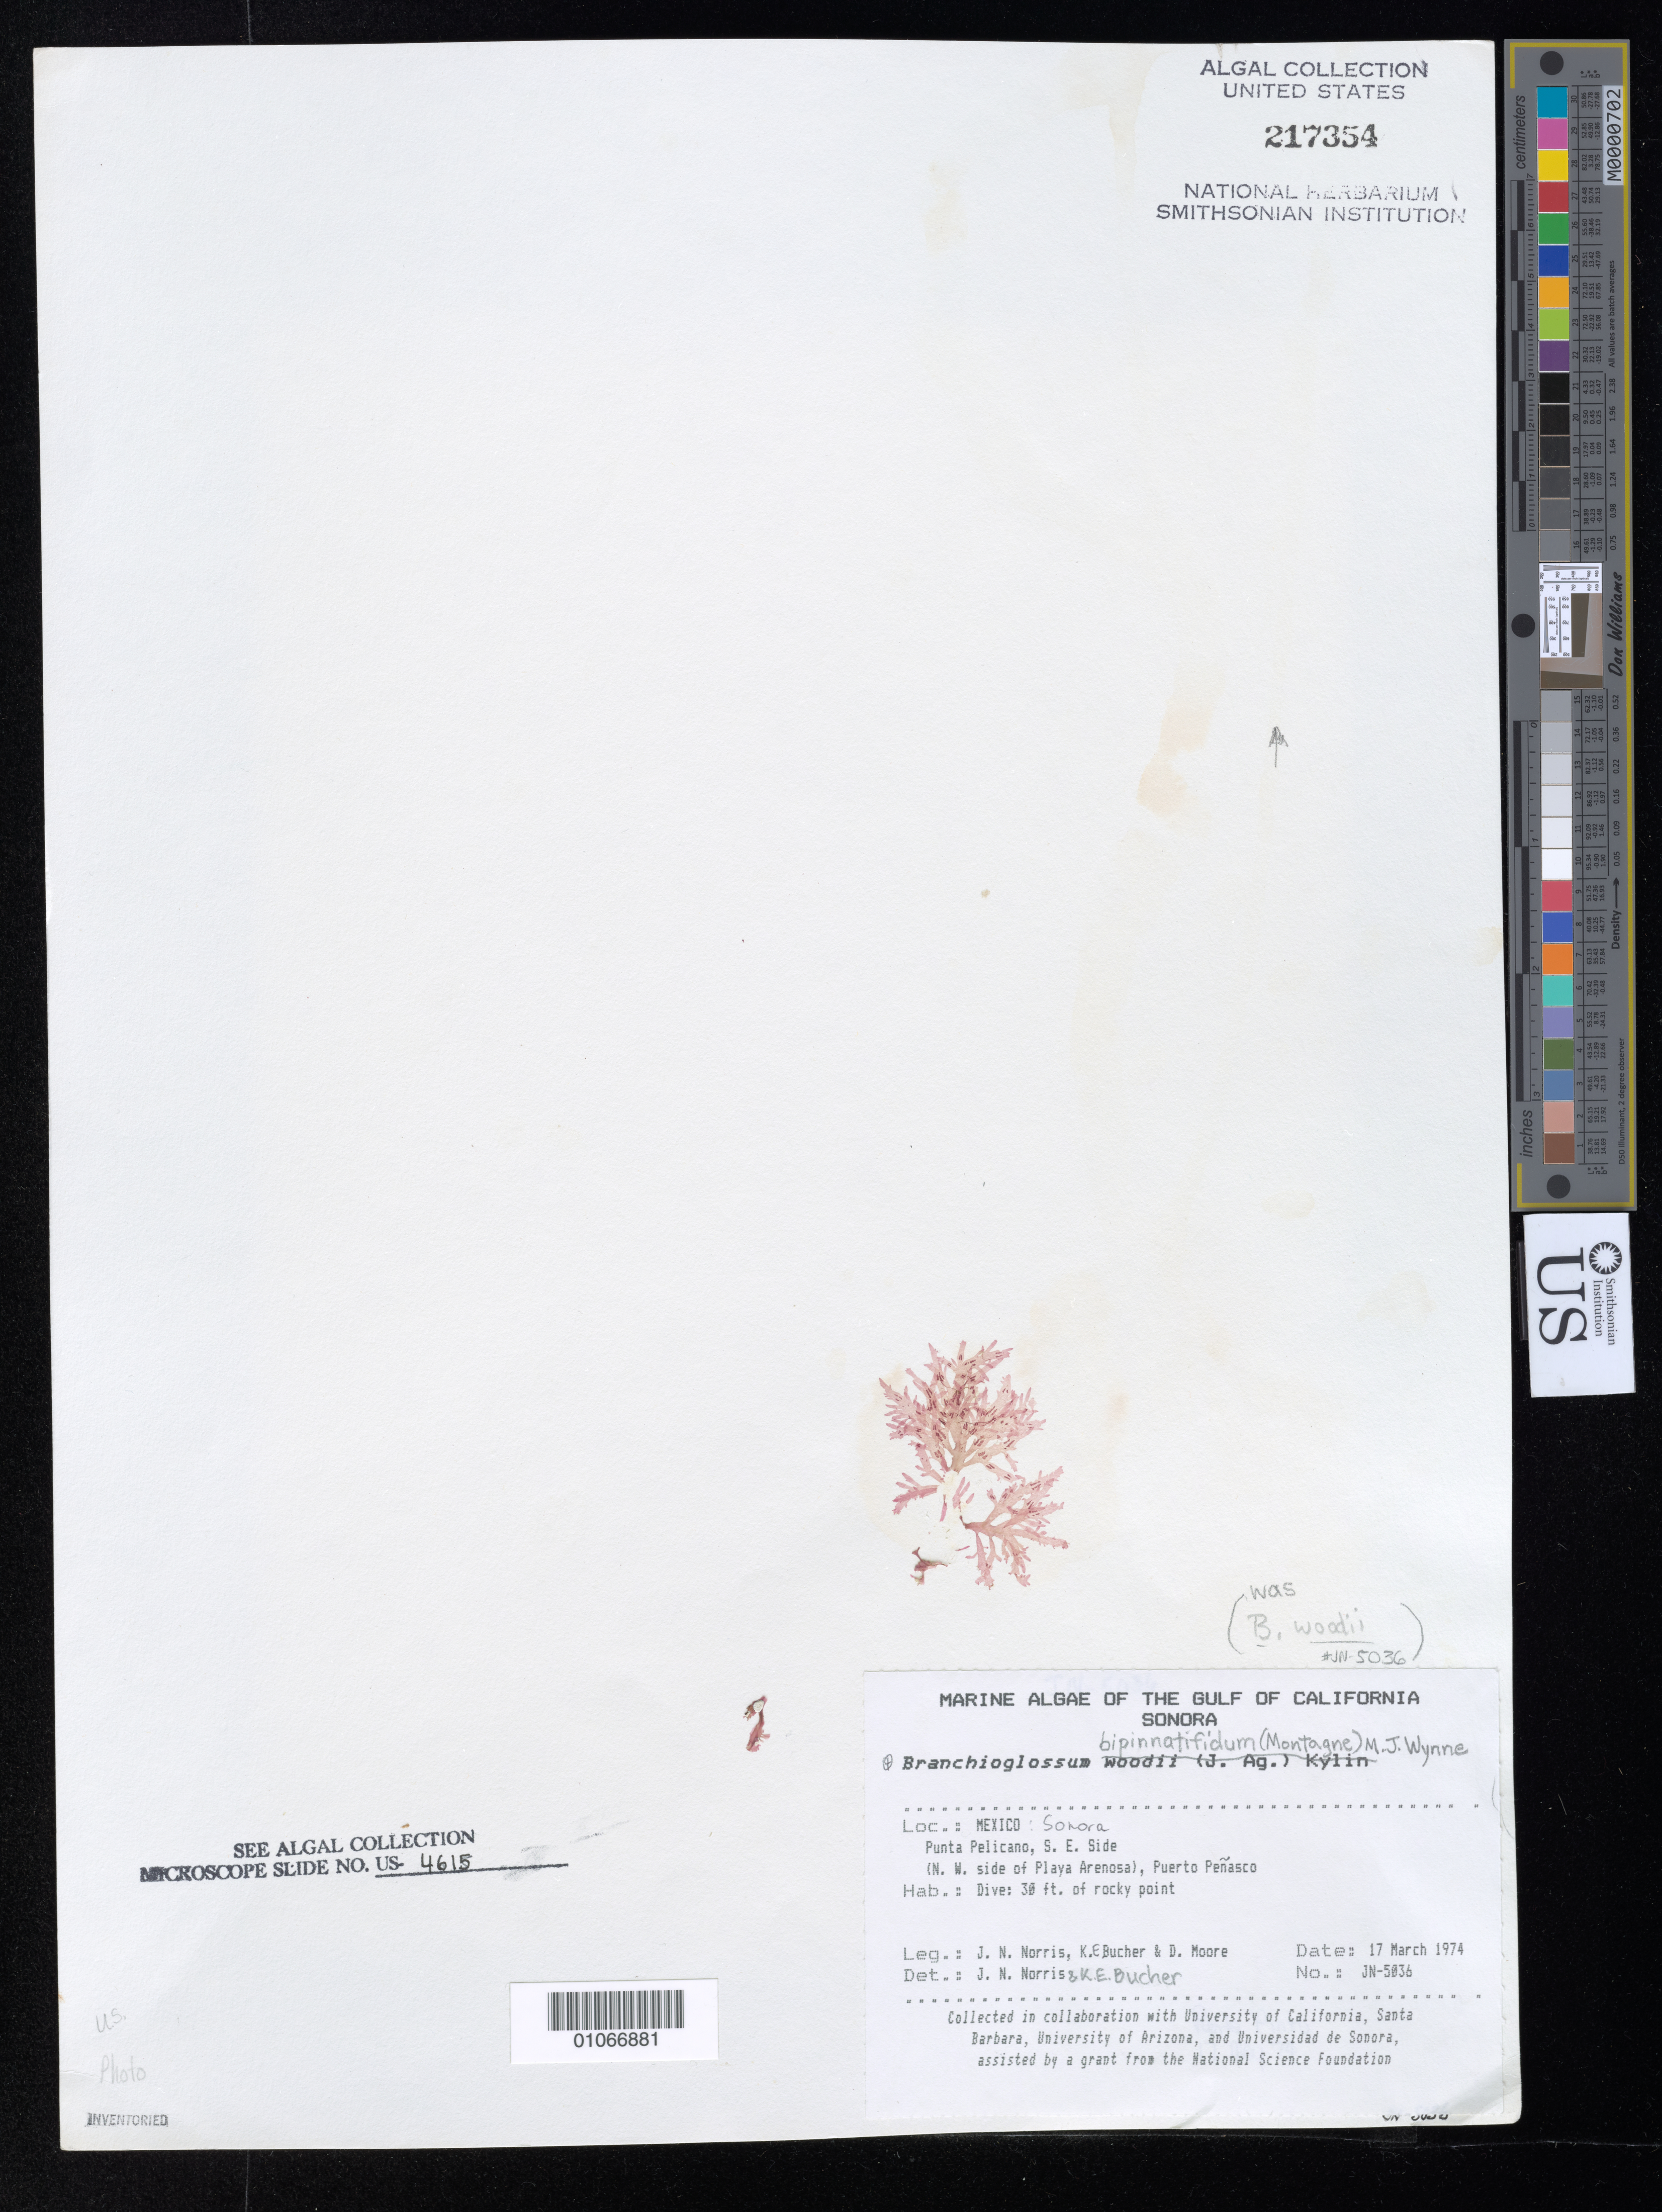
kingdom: Plantae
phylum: Rhodophyta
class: Florideophyceae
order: Ceramiales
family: Delesseriaceae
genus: Branchioglossum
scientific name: Branchioglossum bipinnatifidum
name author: (Mont.) M.J. Wynne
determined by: Norris, J. N.; Bucher, K. E.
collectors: J. N. Norris, K. E. Bucher & D. Moore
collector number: JN-5036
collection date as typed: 17 Mar 1974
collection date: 1974-03-17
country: Mexico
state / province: Sonora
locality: Punta Pelicano, Playa Arenosa, Puerto Penasco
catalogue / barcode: US 217354